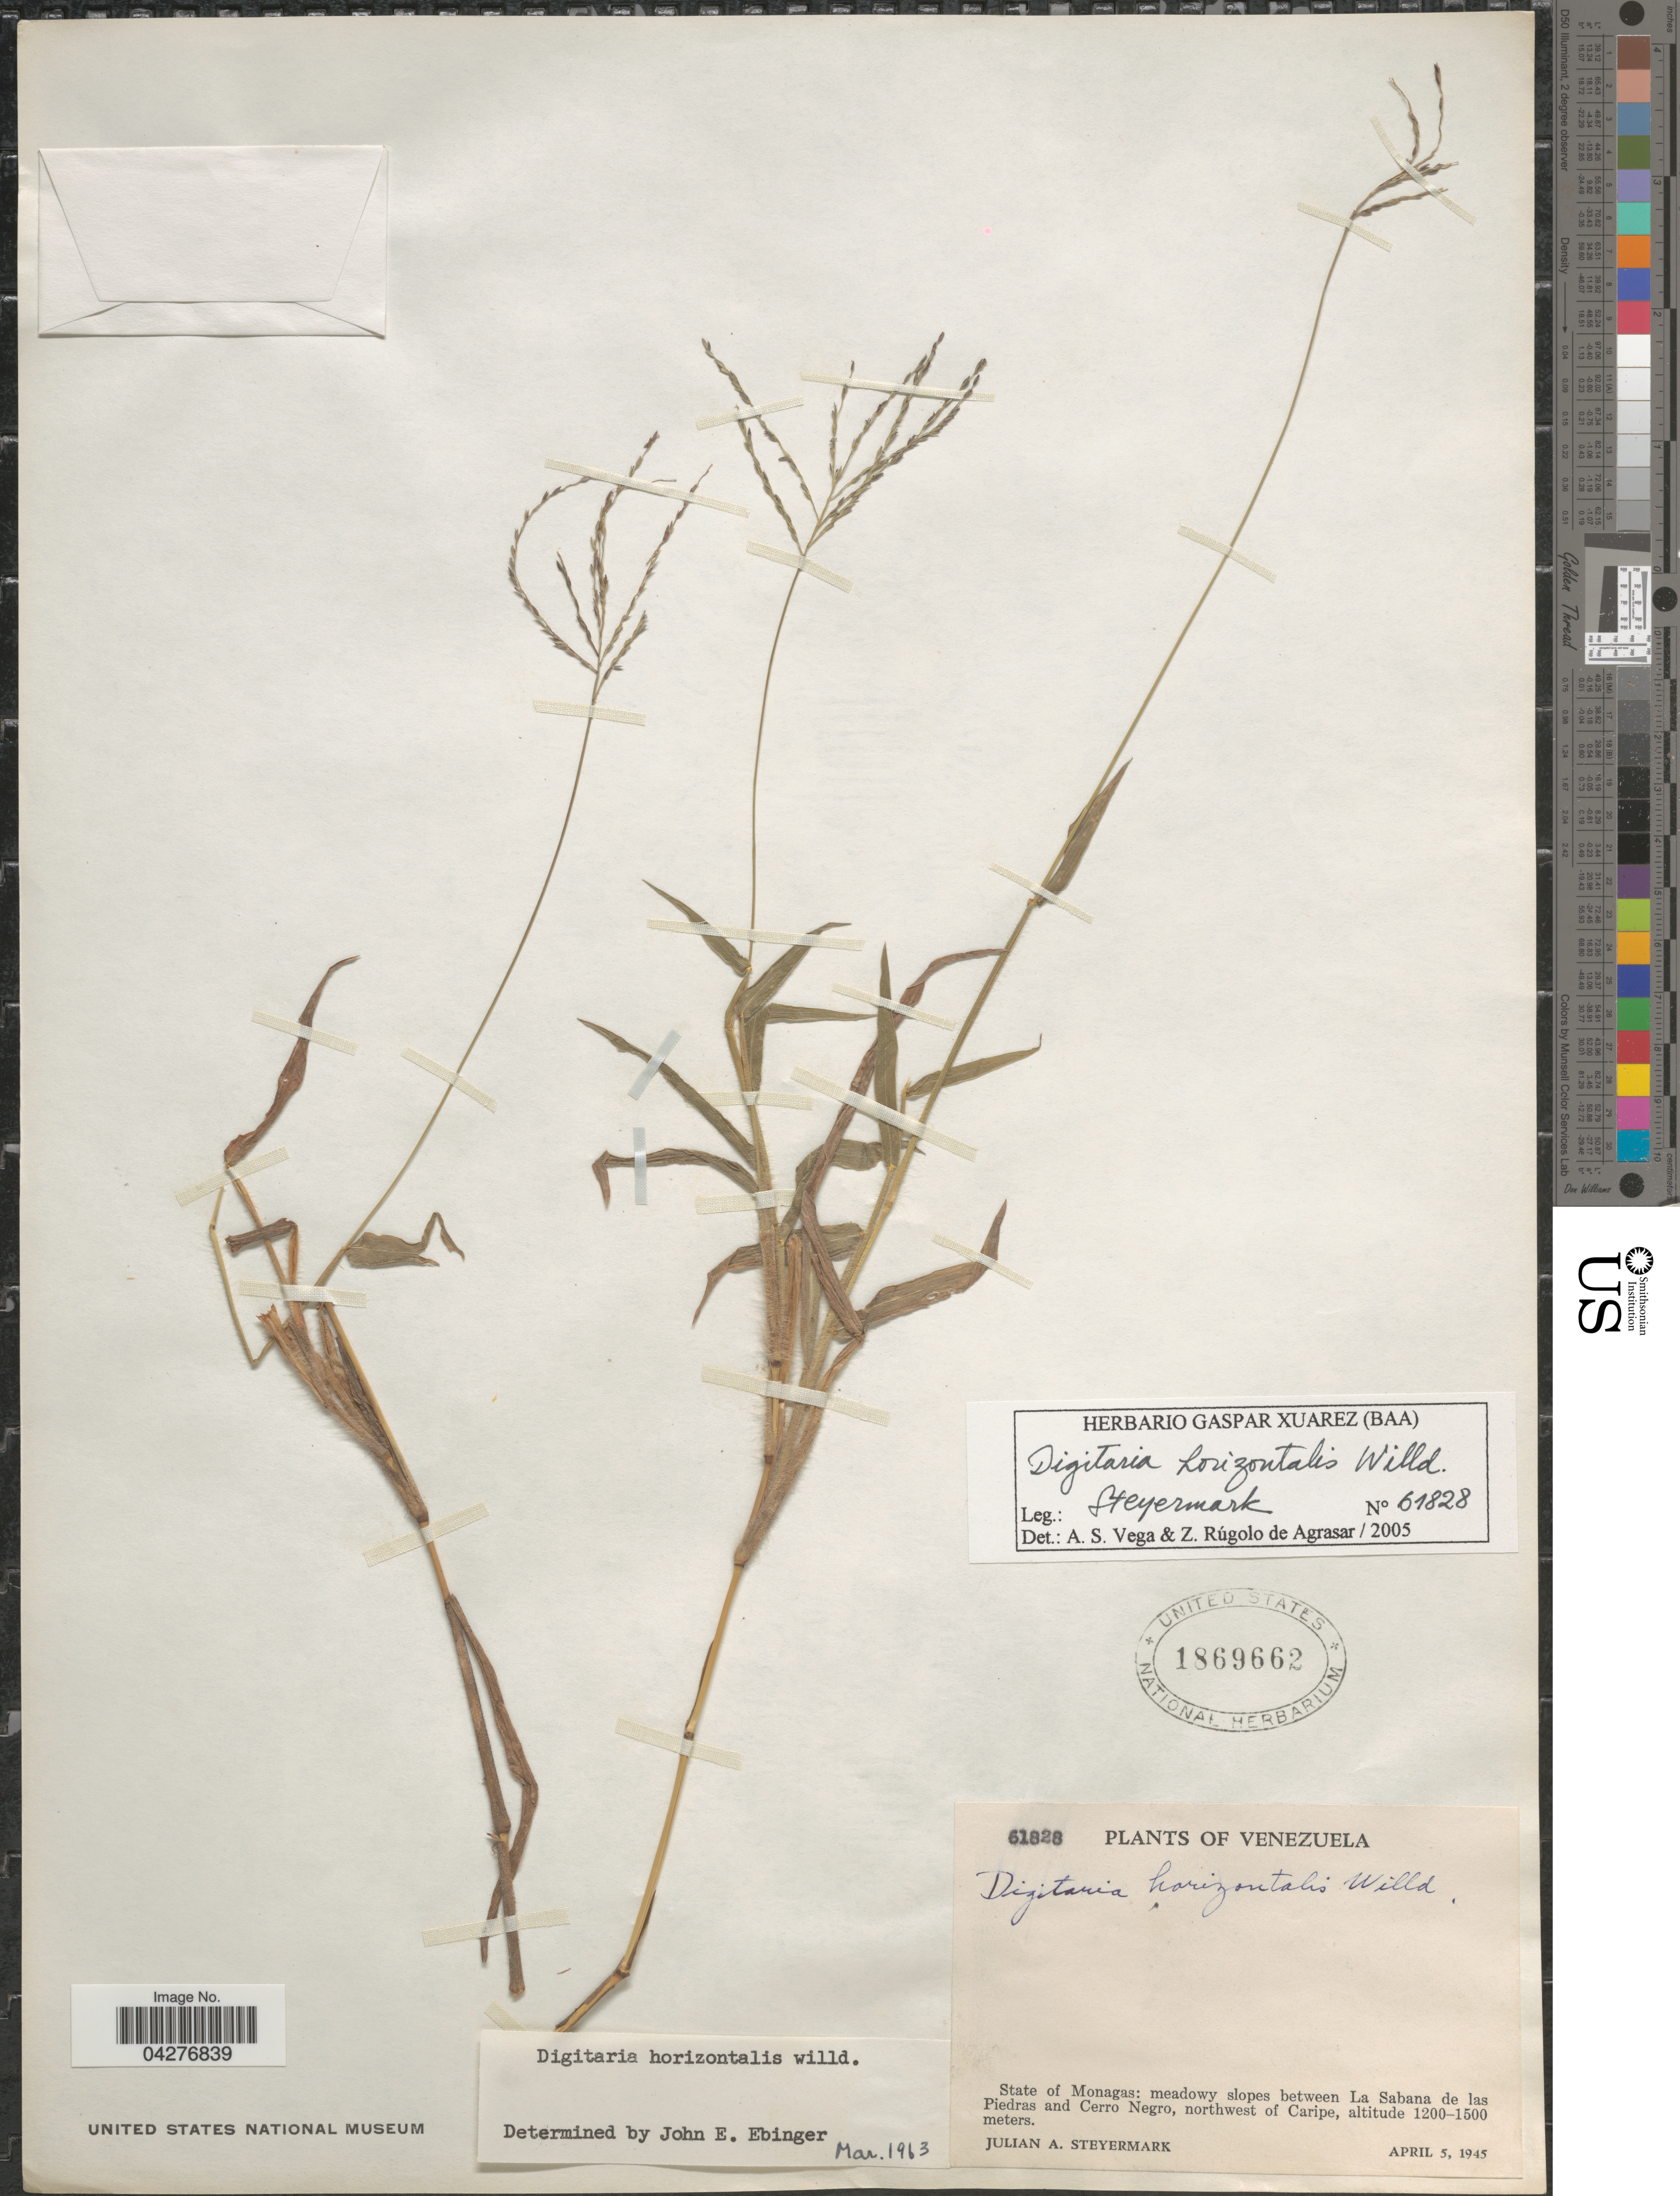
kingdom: Plantae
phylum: Tracheophyta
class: Liliopsida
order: Poales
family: Poaceae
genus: Digitaria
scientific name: Digitaria horizontalis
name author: Willd.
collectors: J. Steyermark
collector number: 61828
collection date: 1945-04-05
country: Venezuela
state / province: Monagas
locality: Meadowy slopes between La Sabana de las Piedras and Cerro Negro, northwest of Caripe.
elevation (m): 1200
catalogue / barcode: US 1869662